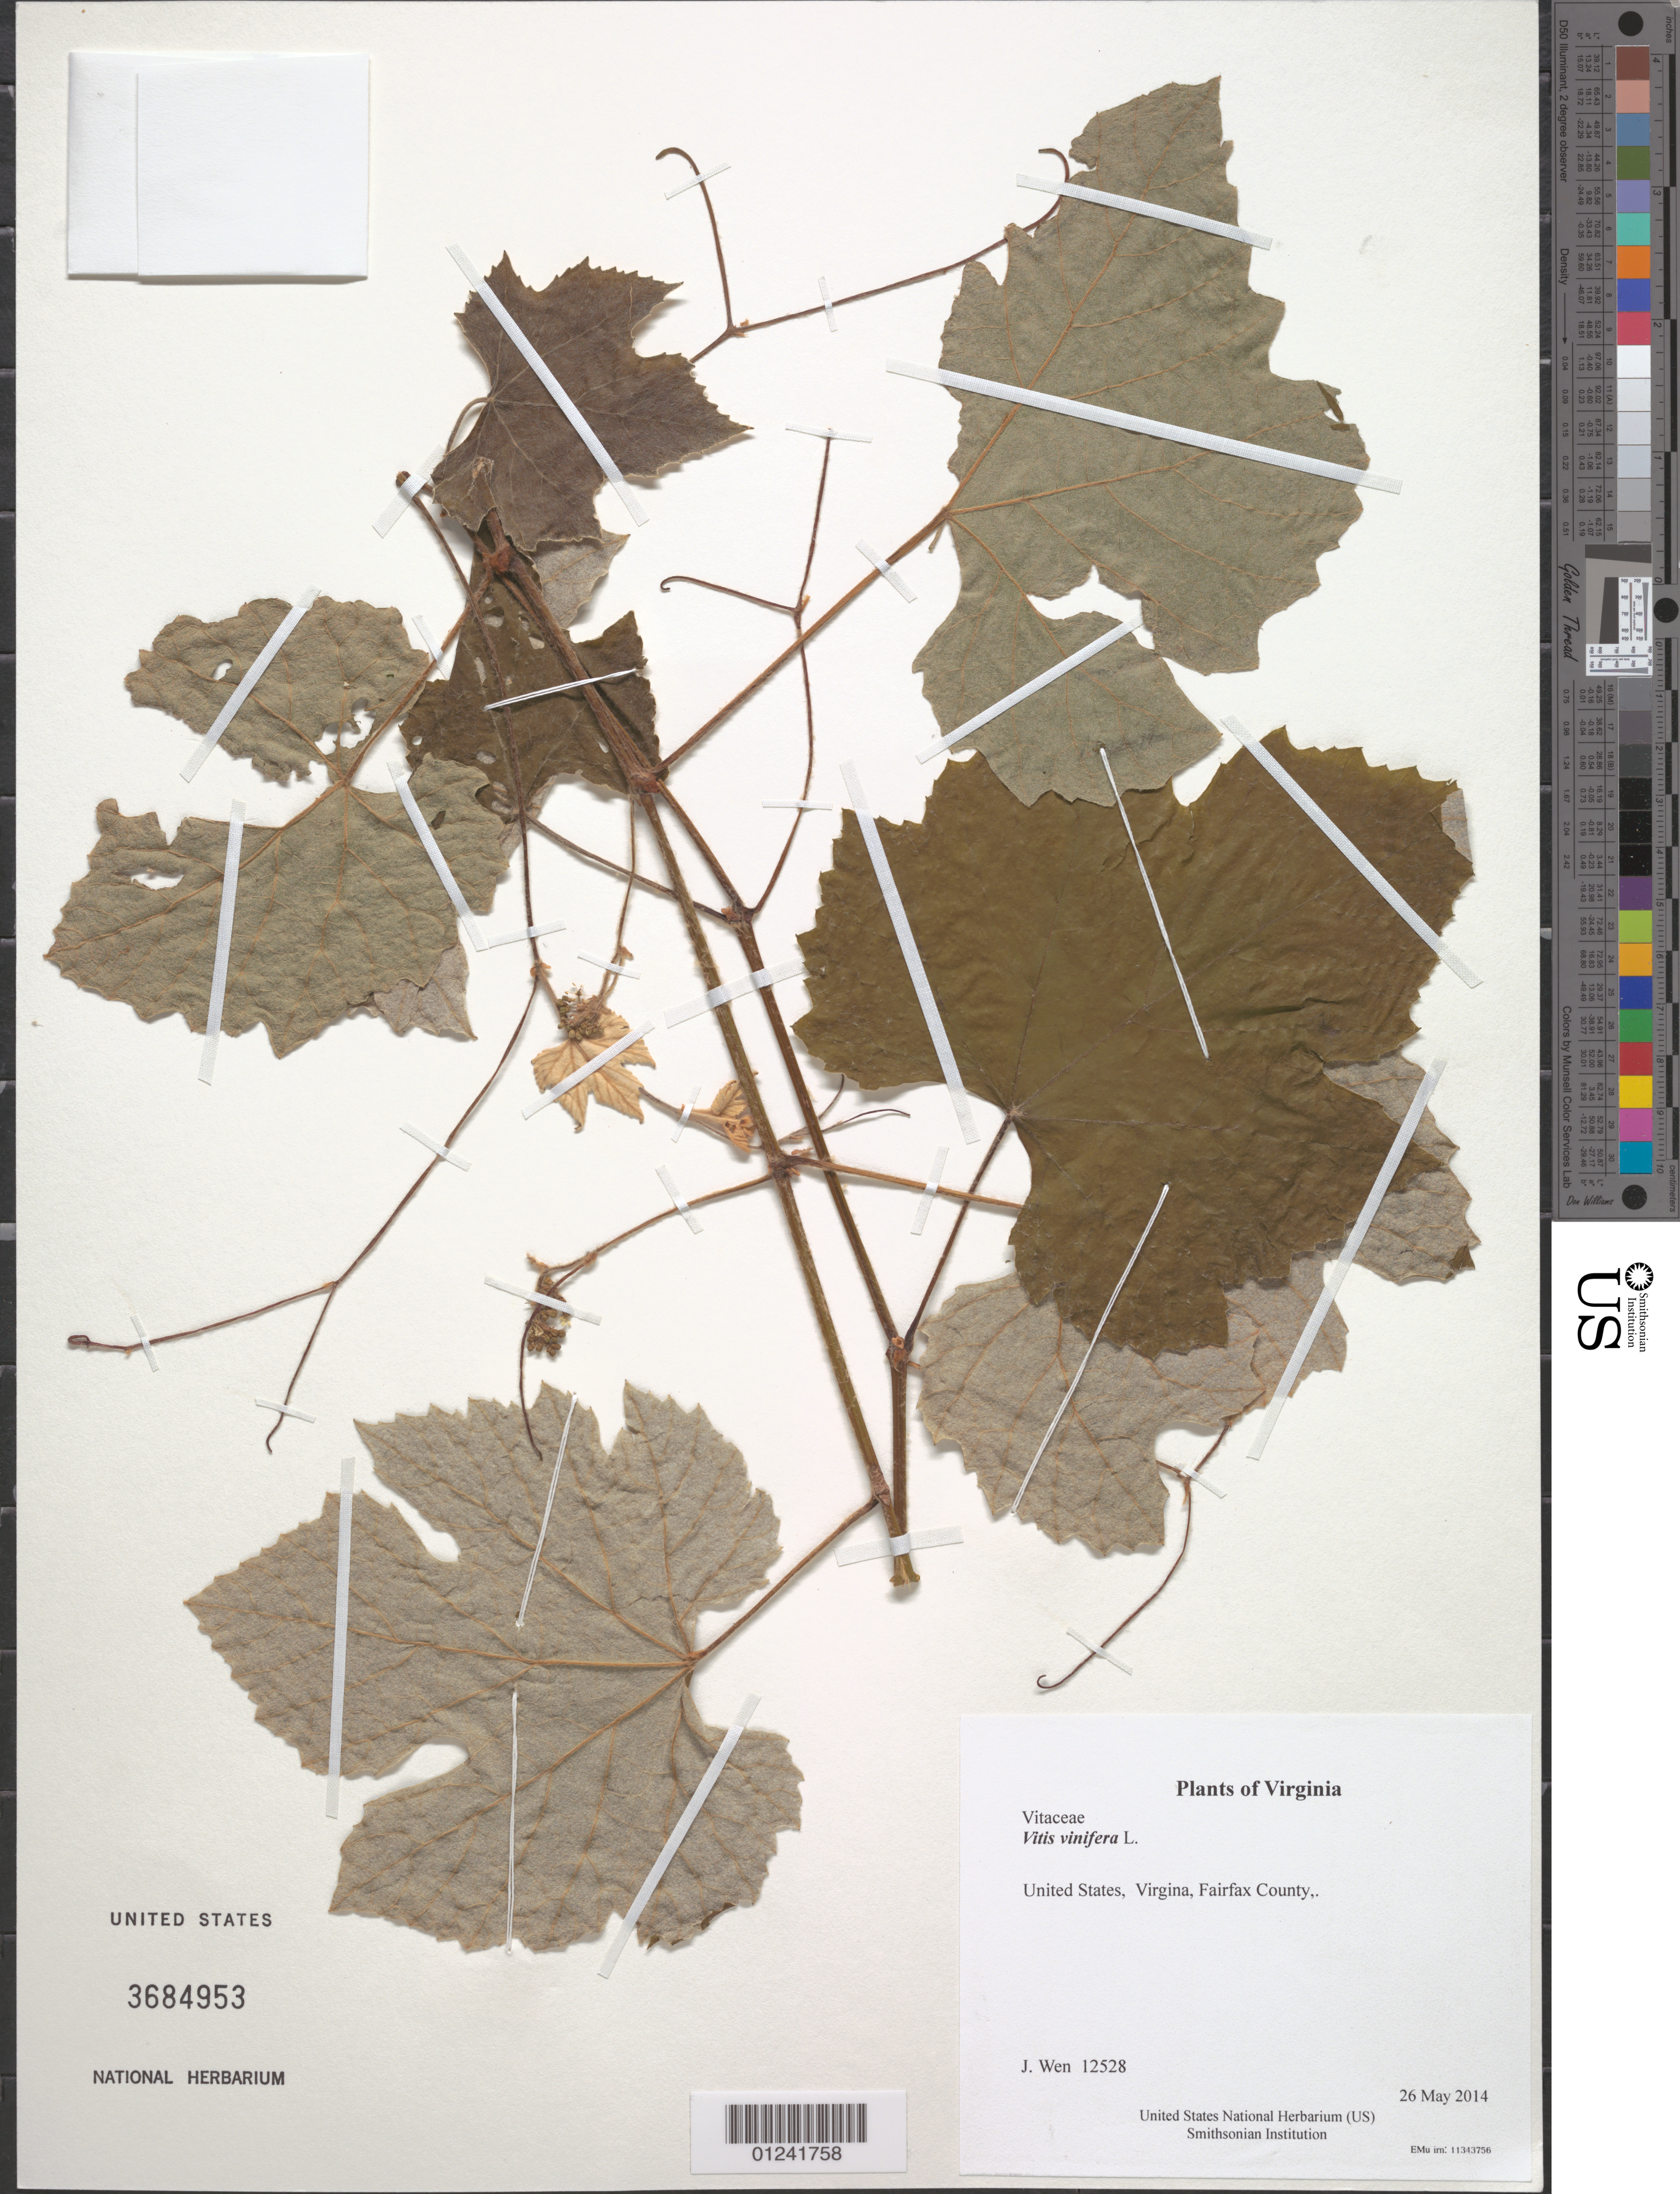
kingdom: Plantae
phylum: Tracheophyta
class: Magnoliopsida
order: Vitales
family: Vitaceae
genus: Vitis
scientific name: Vitis vinifera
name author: L.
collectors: J. Wen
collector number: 12528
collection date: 2014-05-26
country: United States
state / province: Virginia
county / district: Fairfax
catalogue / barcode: US 3684953